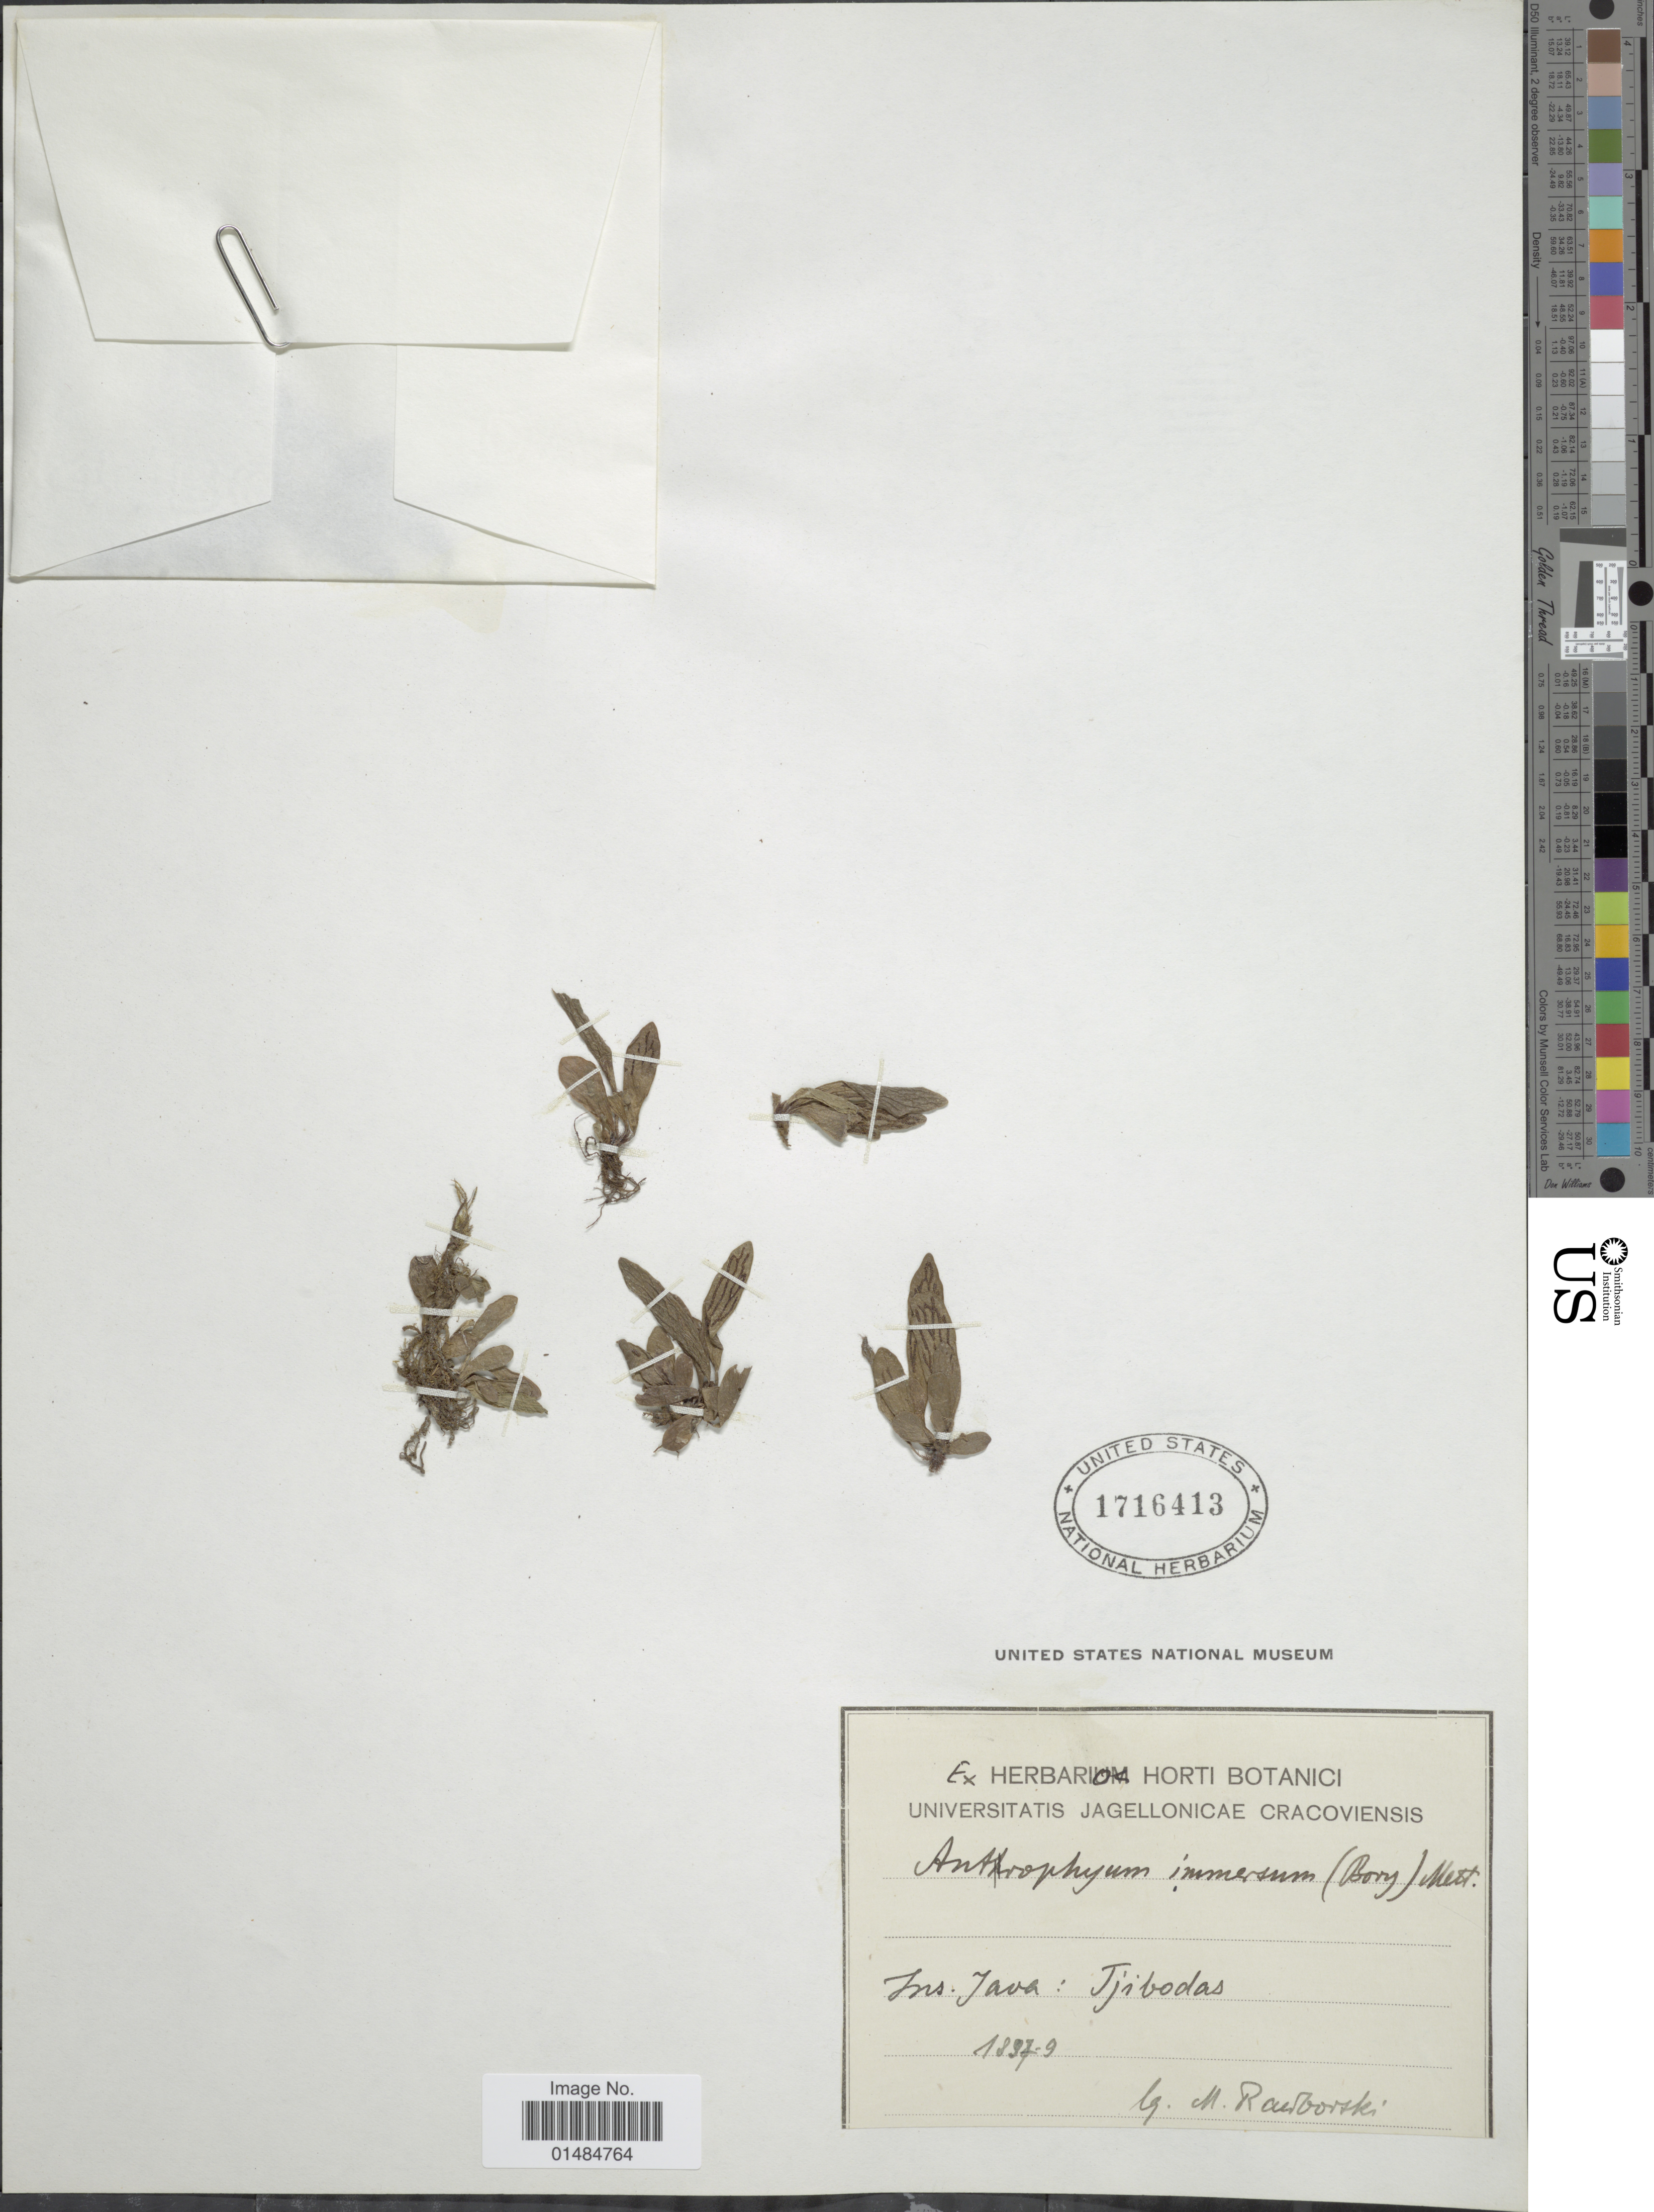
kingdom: Plantae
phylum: Tracheophyta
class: Polypodiopsida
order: Polypodiales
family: Pteridaceae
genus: Antrophyum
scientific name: Antrophyum immersum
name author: (Bory ex Willd.) Mett.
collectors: M. Raciborski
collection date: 1837-09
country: Indonesia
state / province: Java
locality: Ins. Java: Tjibodas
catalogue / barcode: US 1716413